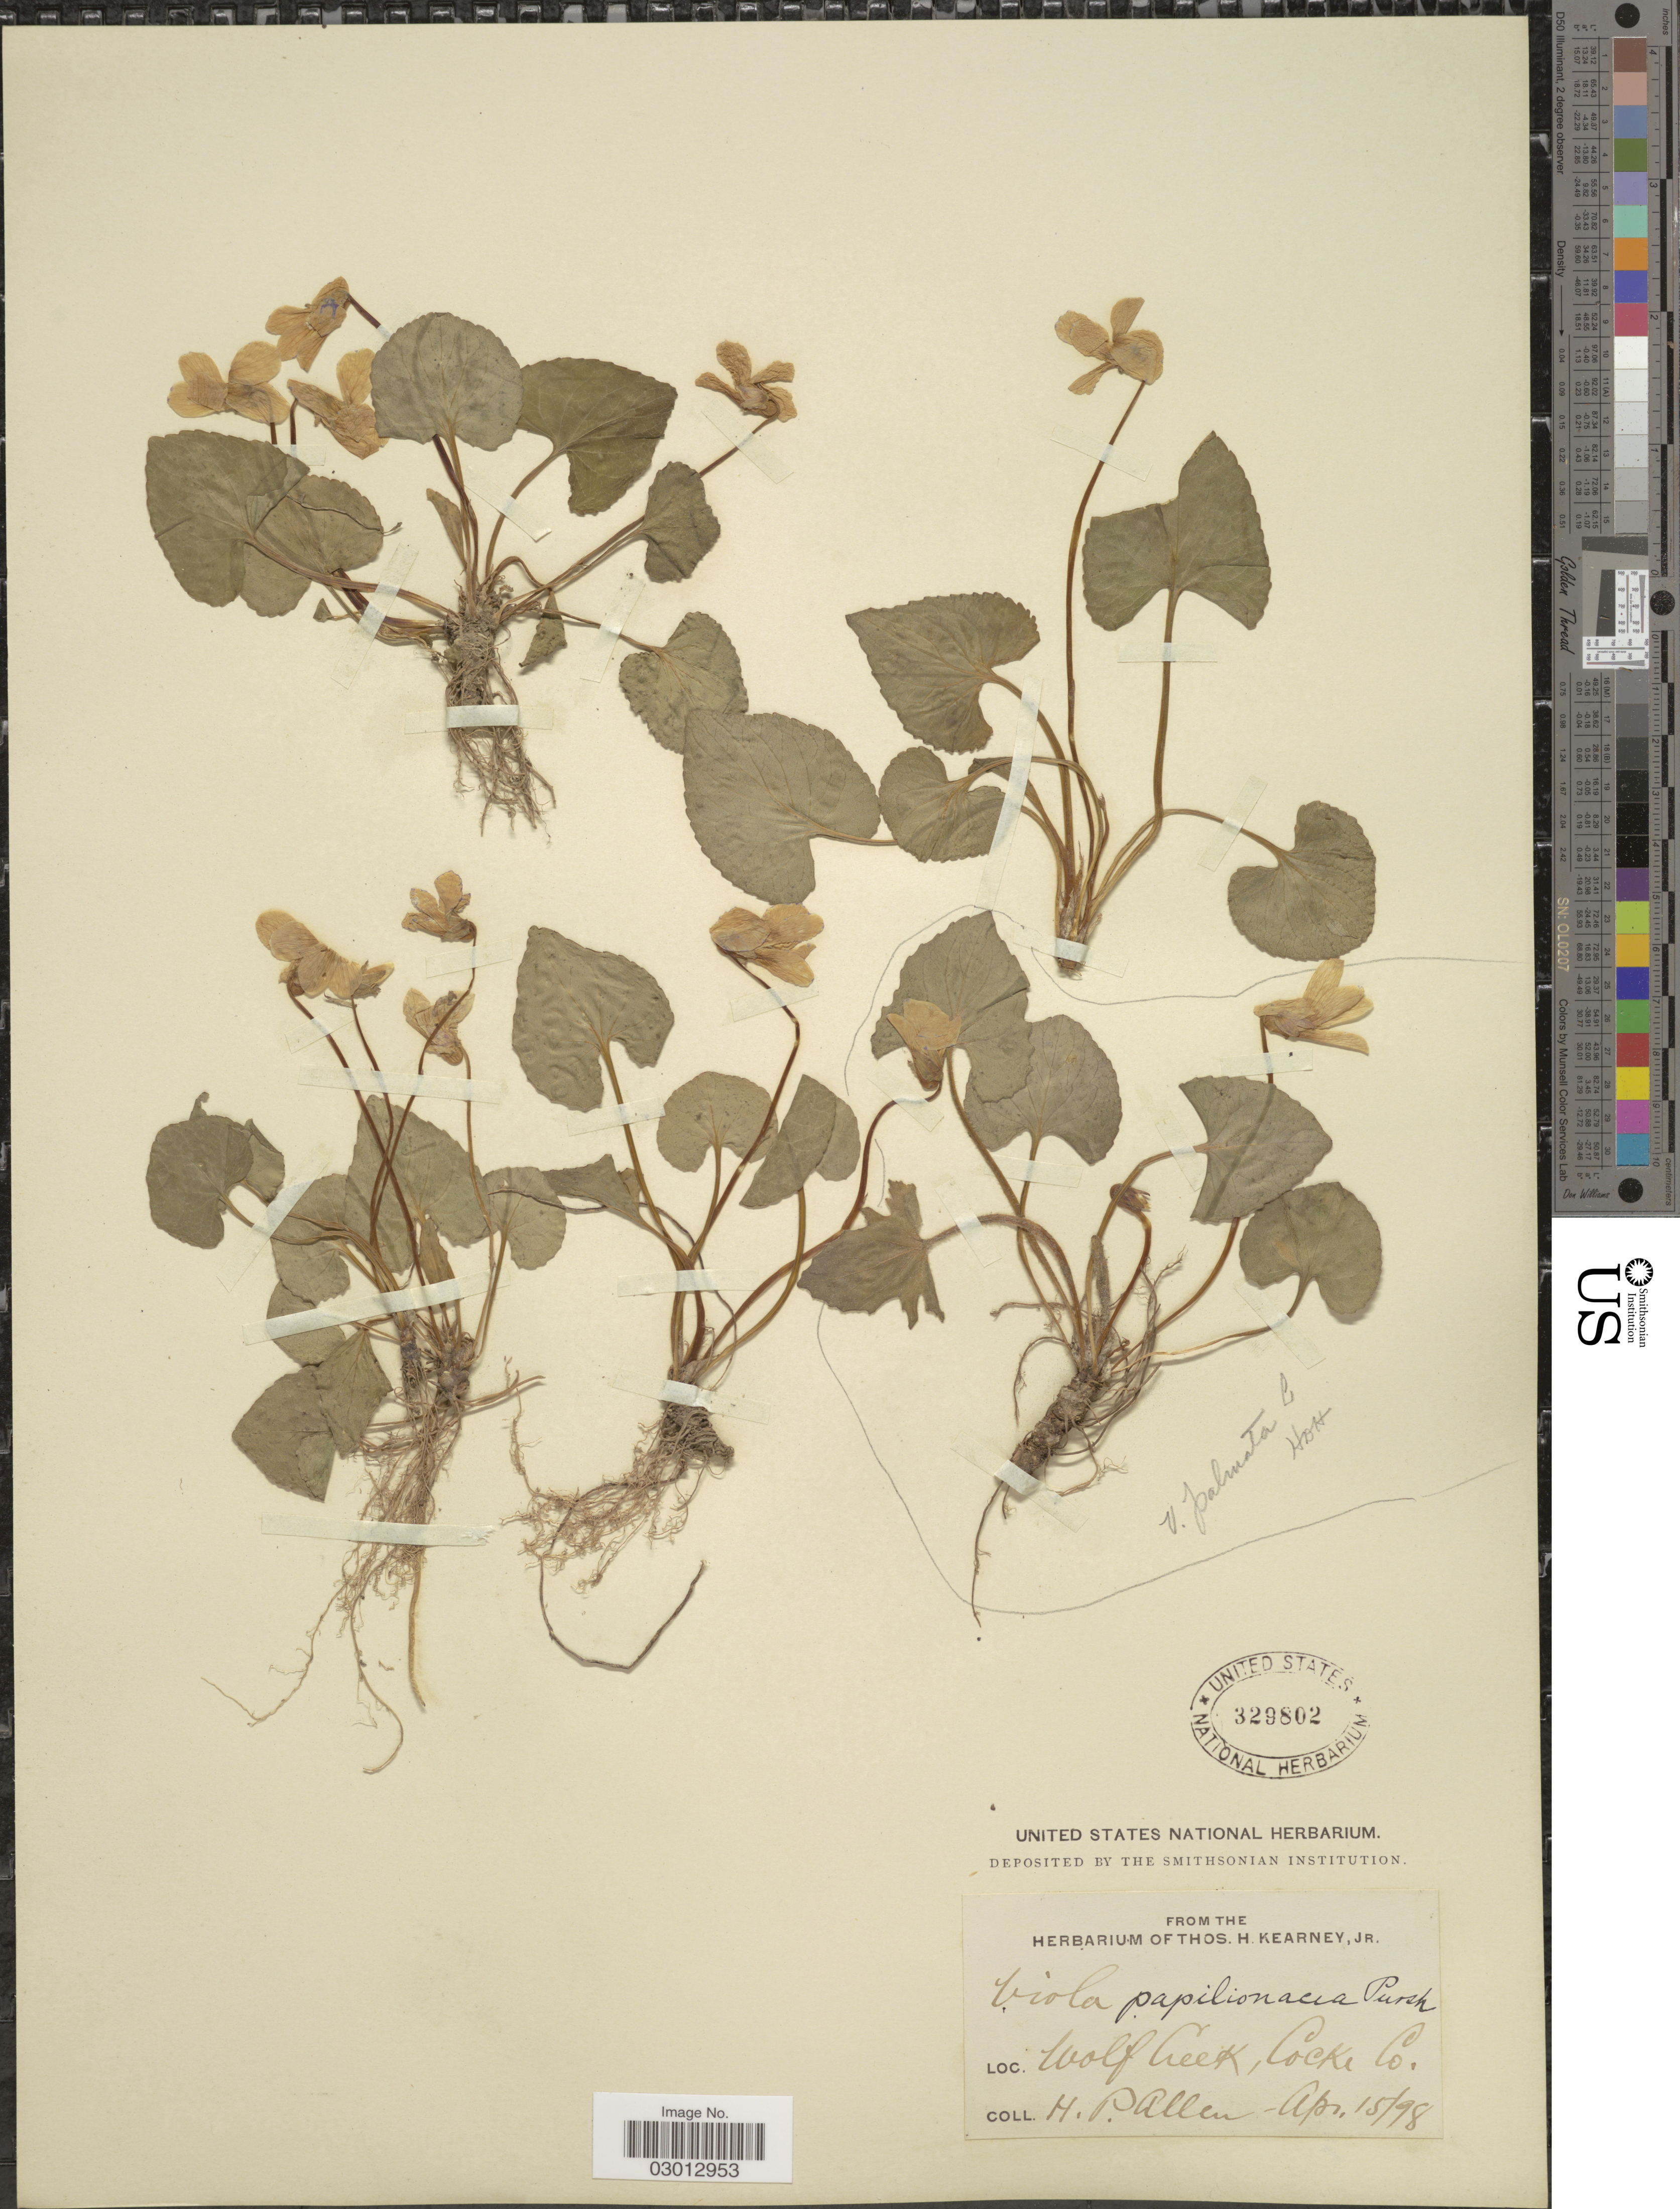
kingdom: Plantae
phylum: Tracheophyta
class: Magnoliopsida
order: Malpighiales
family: Violaceae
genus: Viola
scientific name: Viola papilionacea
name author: Pursh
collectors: H. P. Allen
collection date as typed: Transcribed d/m/y: 15/4/98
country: United States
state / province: Tennessee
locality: Wolf Creek, Cocke Co.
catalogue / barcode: US 329802